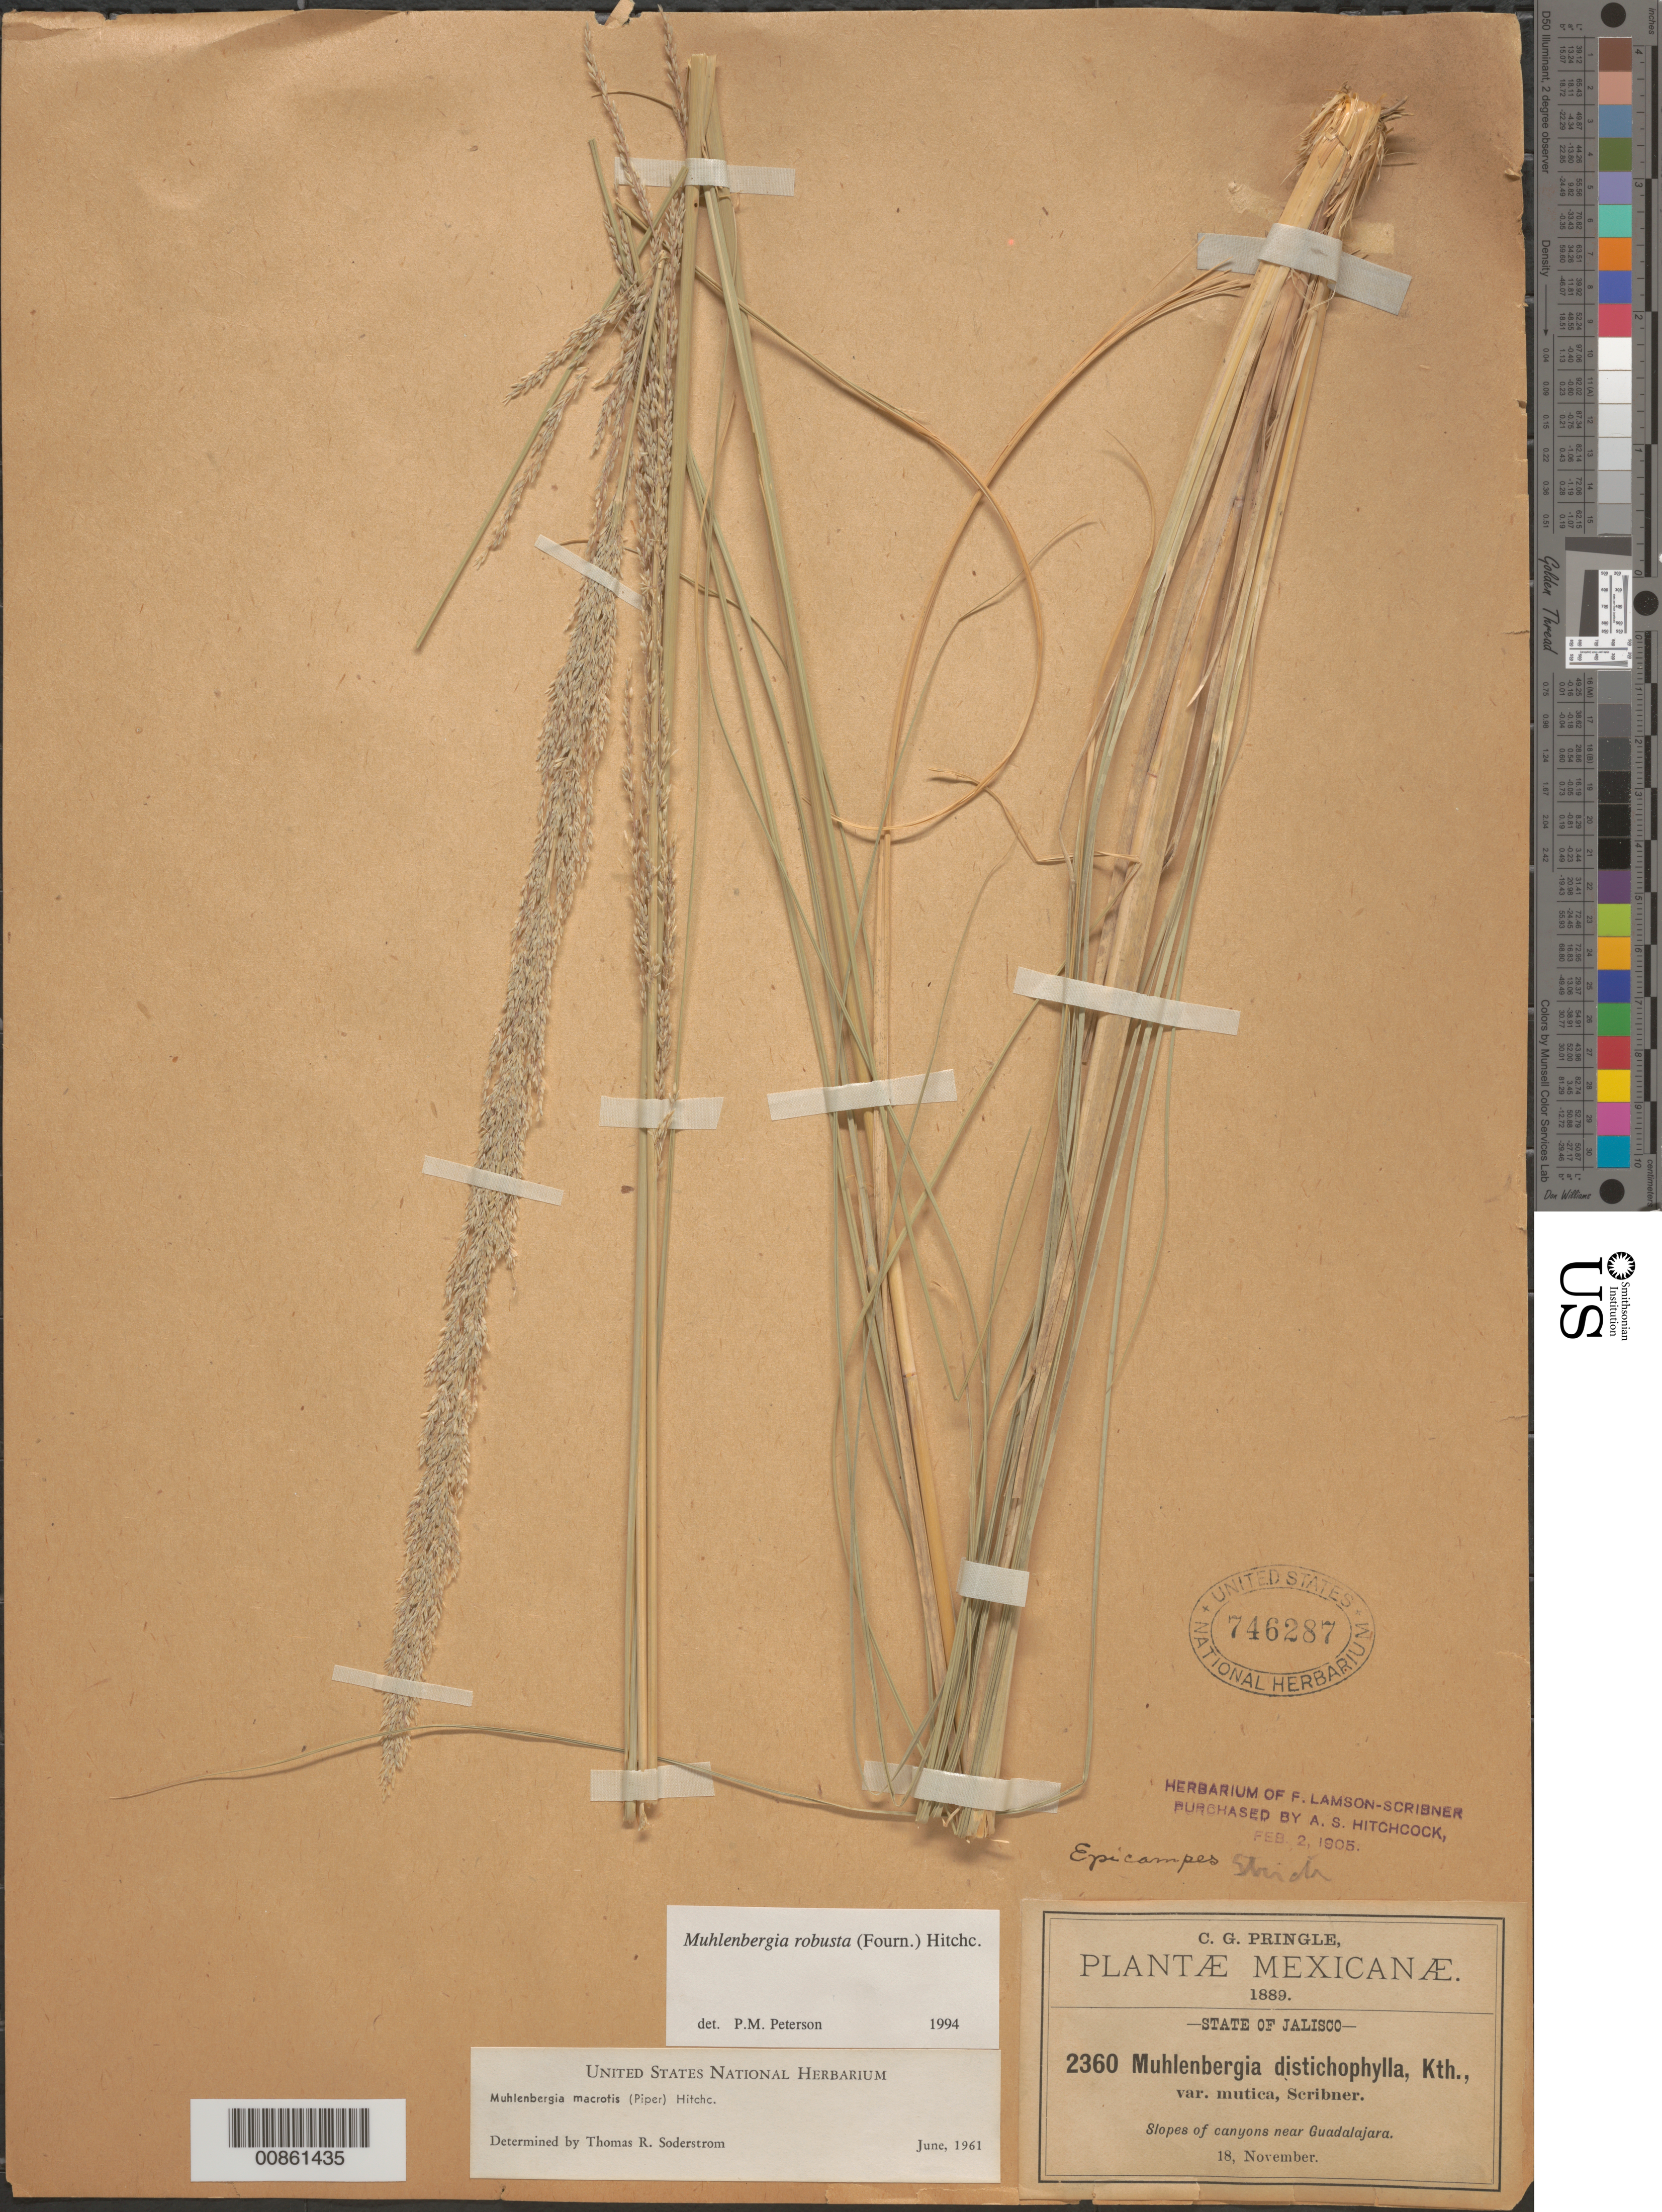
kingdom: Plantae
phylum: Tracheophyta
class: Liliopsida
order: Poales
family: Poaceae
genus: Muhlenbergia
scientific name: Muhlenbergia robusta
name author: (E. Fourn.) Hitchc.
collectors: C. G. Pringle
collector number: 2360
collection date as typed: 18 Nov 1889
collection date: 1889-11-18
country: Mexico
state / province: Jalisco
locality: Canyons near Guadalajara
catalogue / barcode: US 746287